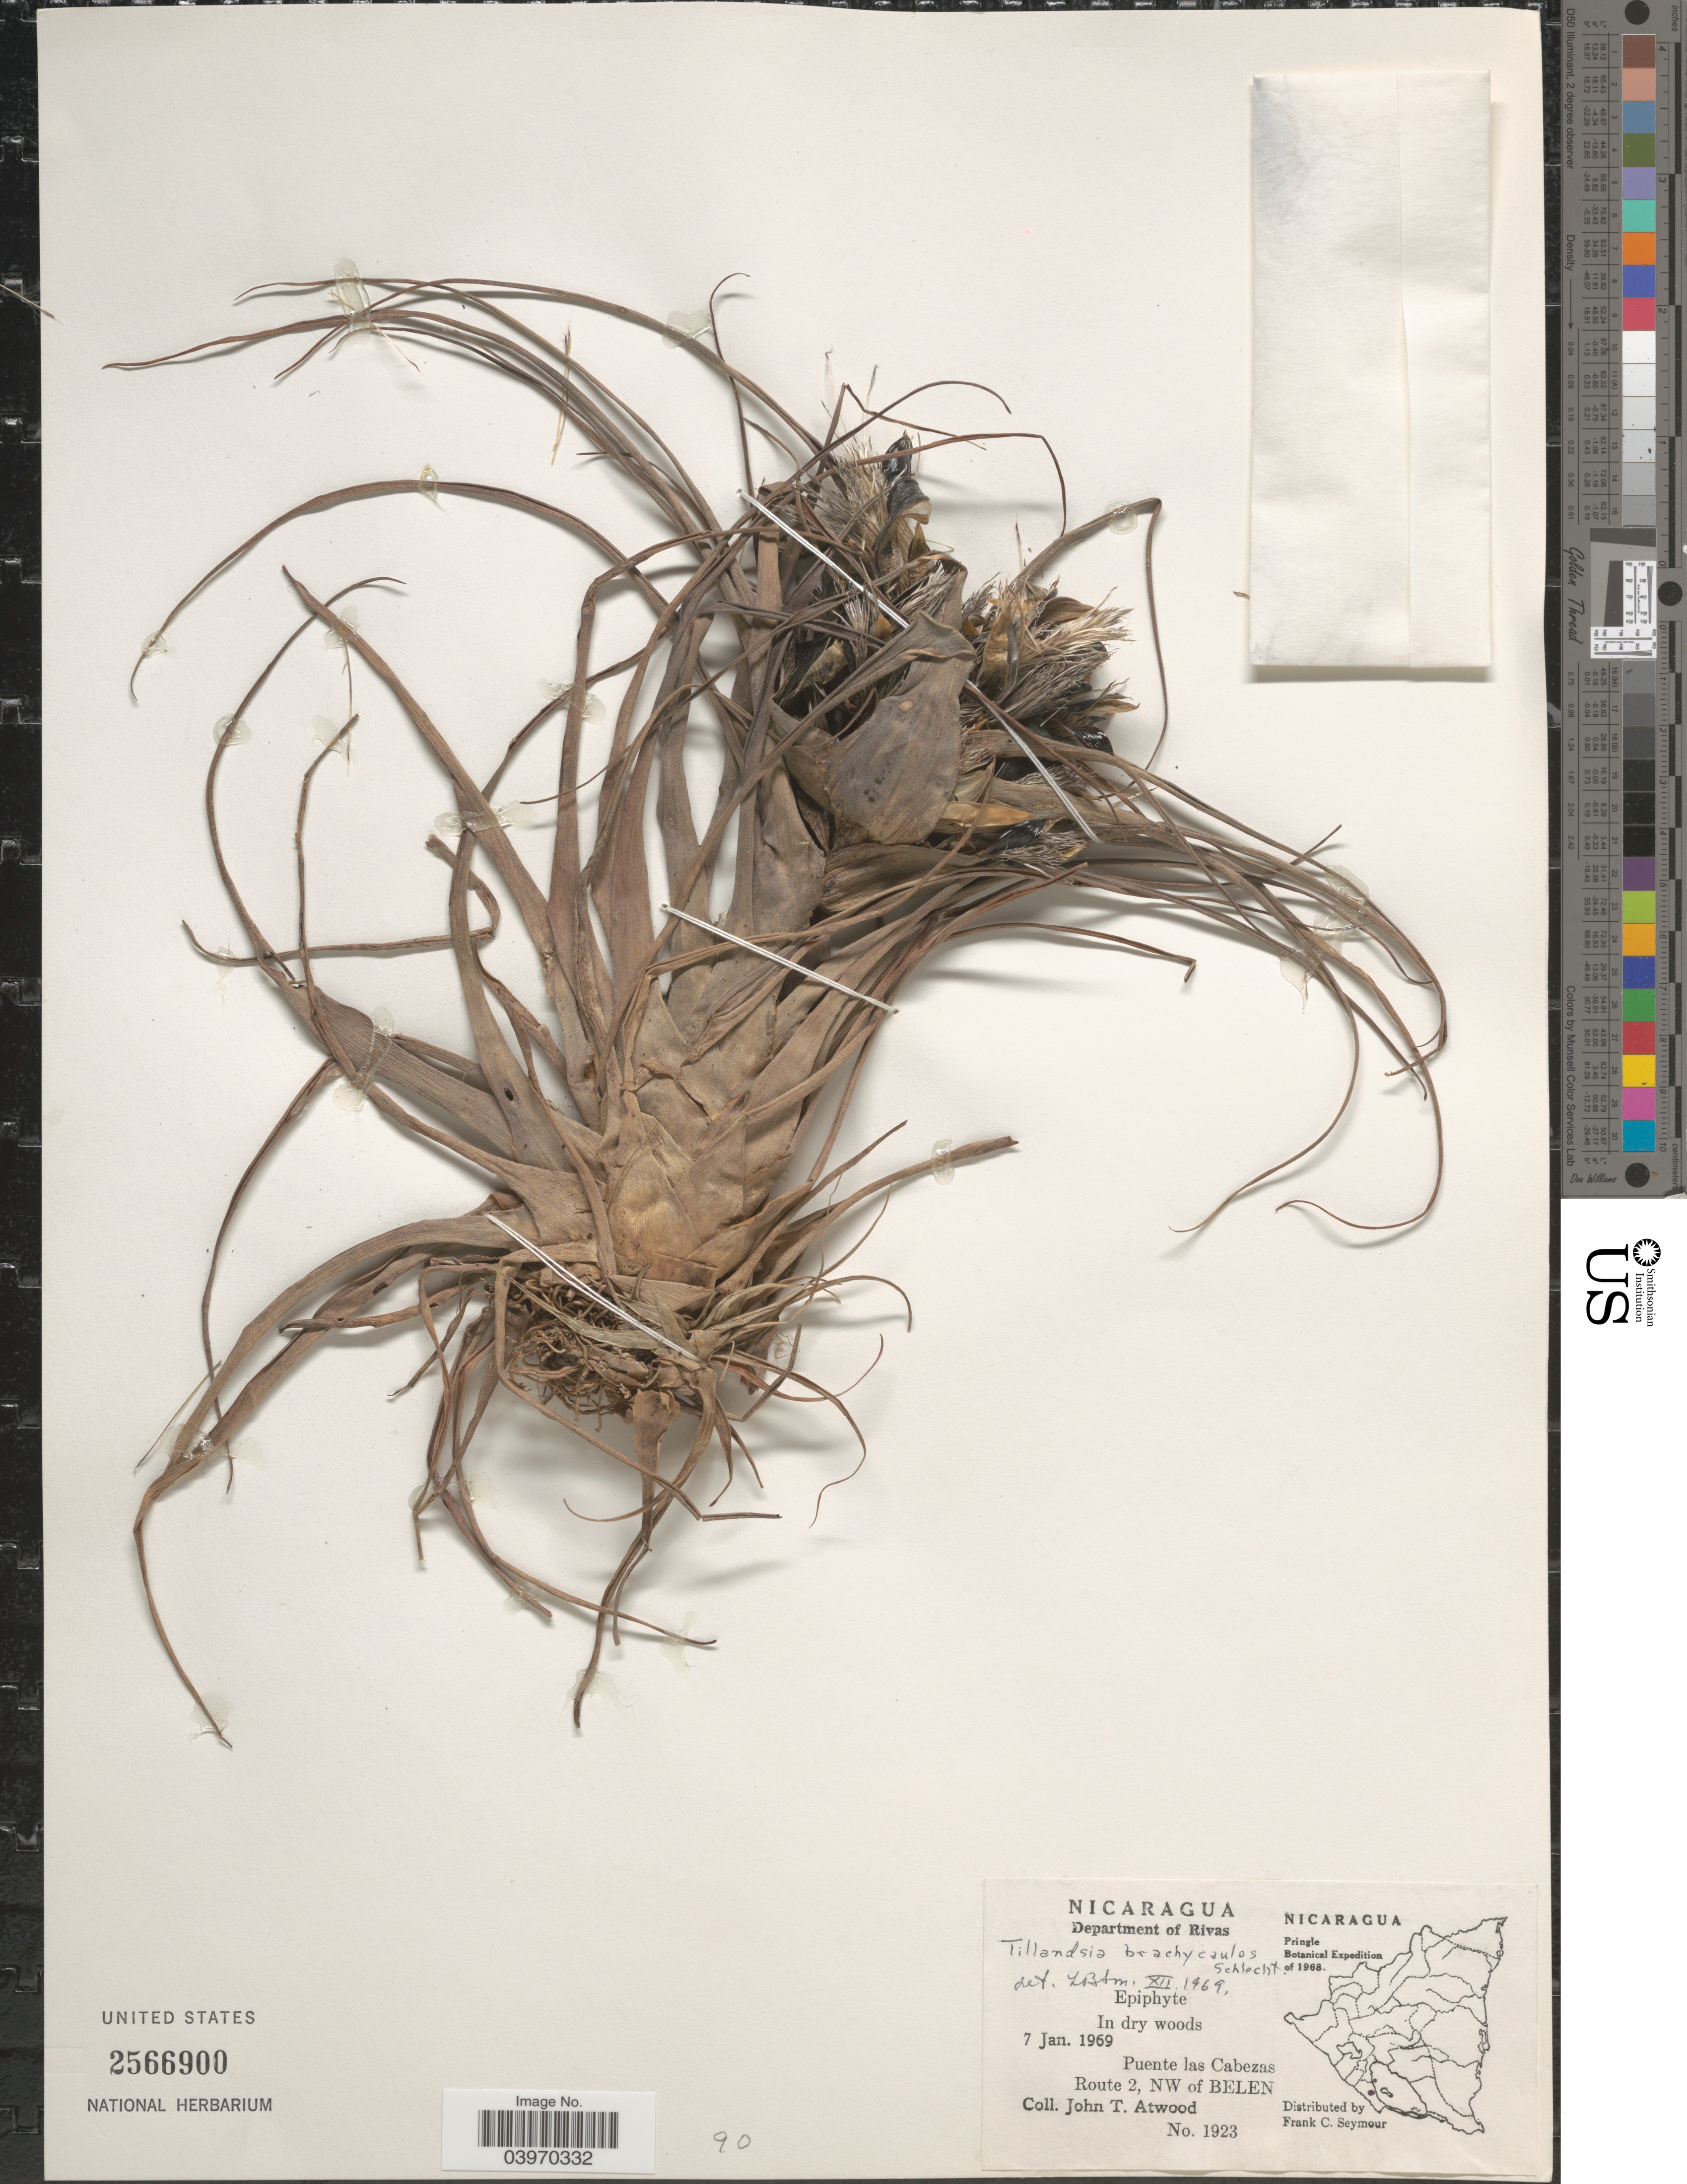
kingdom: Plantae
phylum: Tracheophyta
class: Liliopsida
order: Poales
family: Bromeliaceae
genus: Tillandsia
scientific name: Tillandsia brachycaulos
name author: Schltdl.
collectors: J. T. Atwood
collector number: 1923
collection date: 1969-01-07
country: Nicaragua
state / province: Rivas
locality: Department of Rivas. Puente las Cabezas. Route 2, NW of Belen.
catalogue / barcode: US 2566900